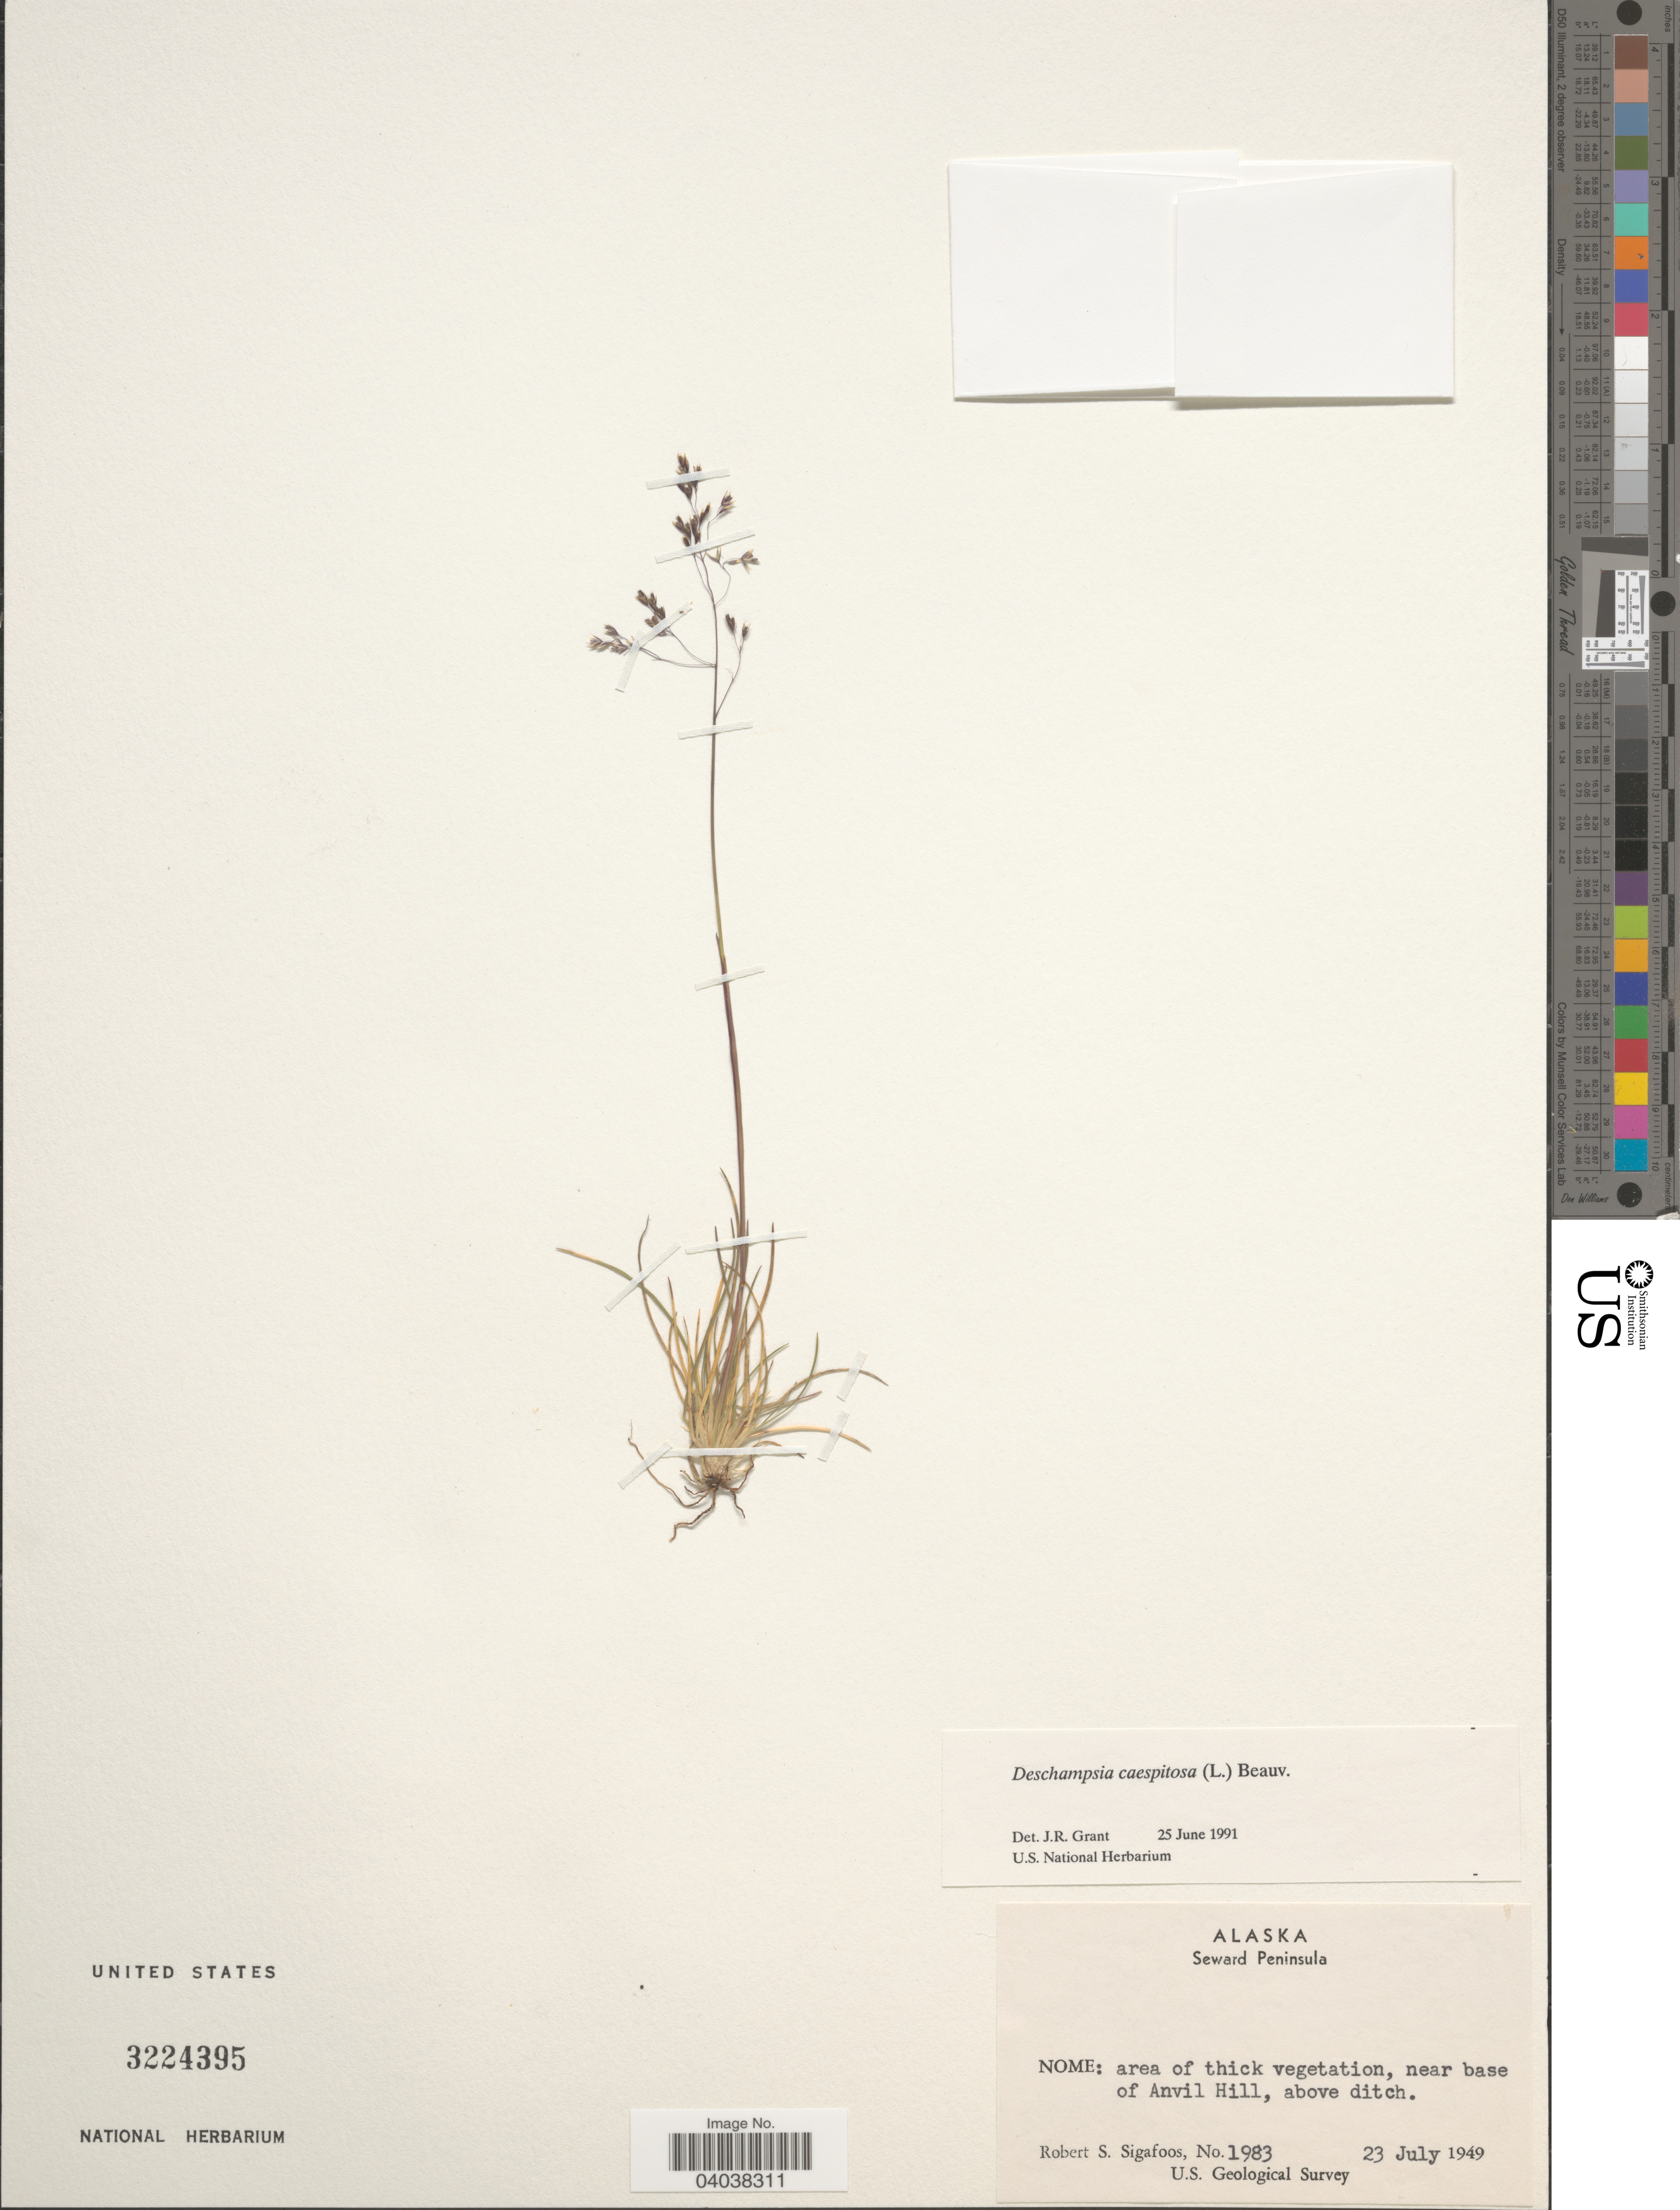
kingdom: Plantae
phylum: Tracheophyta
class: Liliopsida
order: Poales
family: Poaceae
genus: Deschampsia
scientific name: Deschampsia cespitosa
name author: (L.) P. Beauv.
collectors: R. Sigafoos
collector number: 1983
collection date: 1949-07-23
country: United States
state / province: Alaska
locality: Seward Peninsula. Nome: area of thick vegetation, near base of Anvil hill, above ditch.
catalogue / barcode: US 3224395